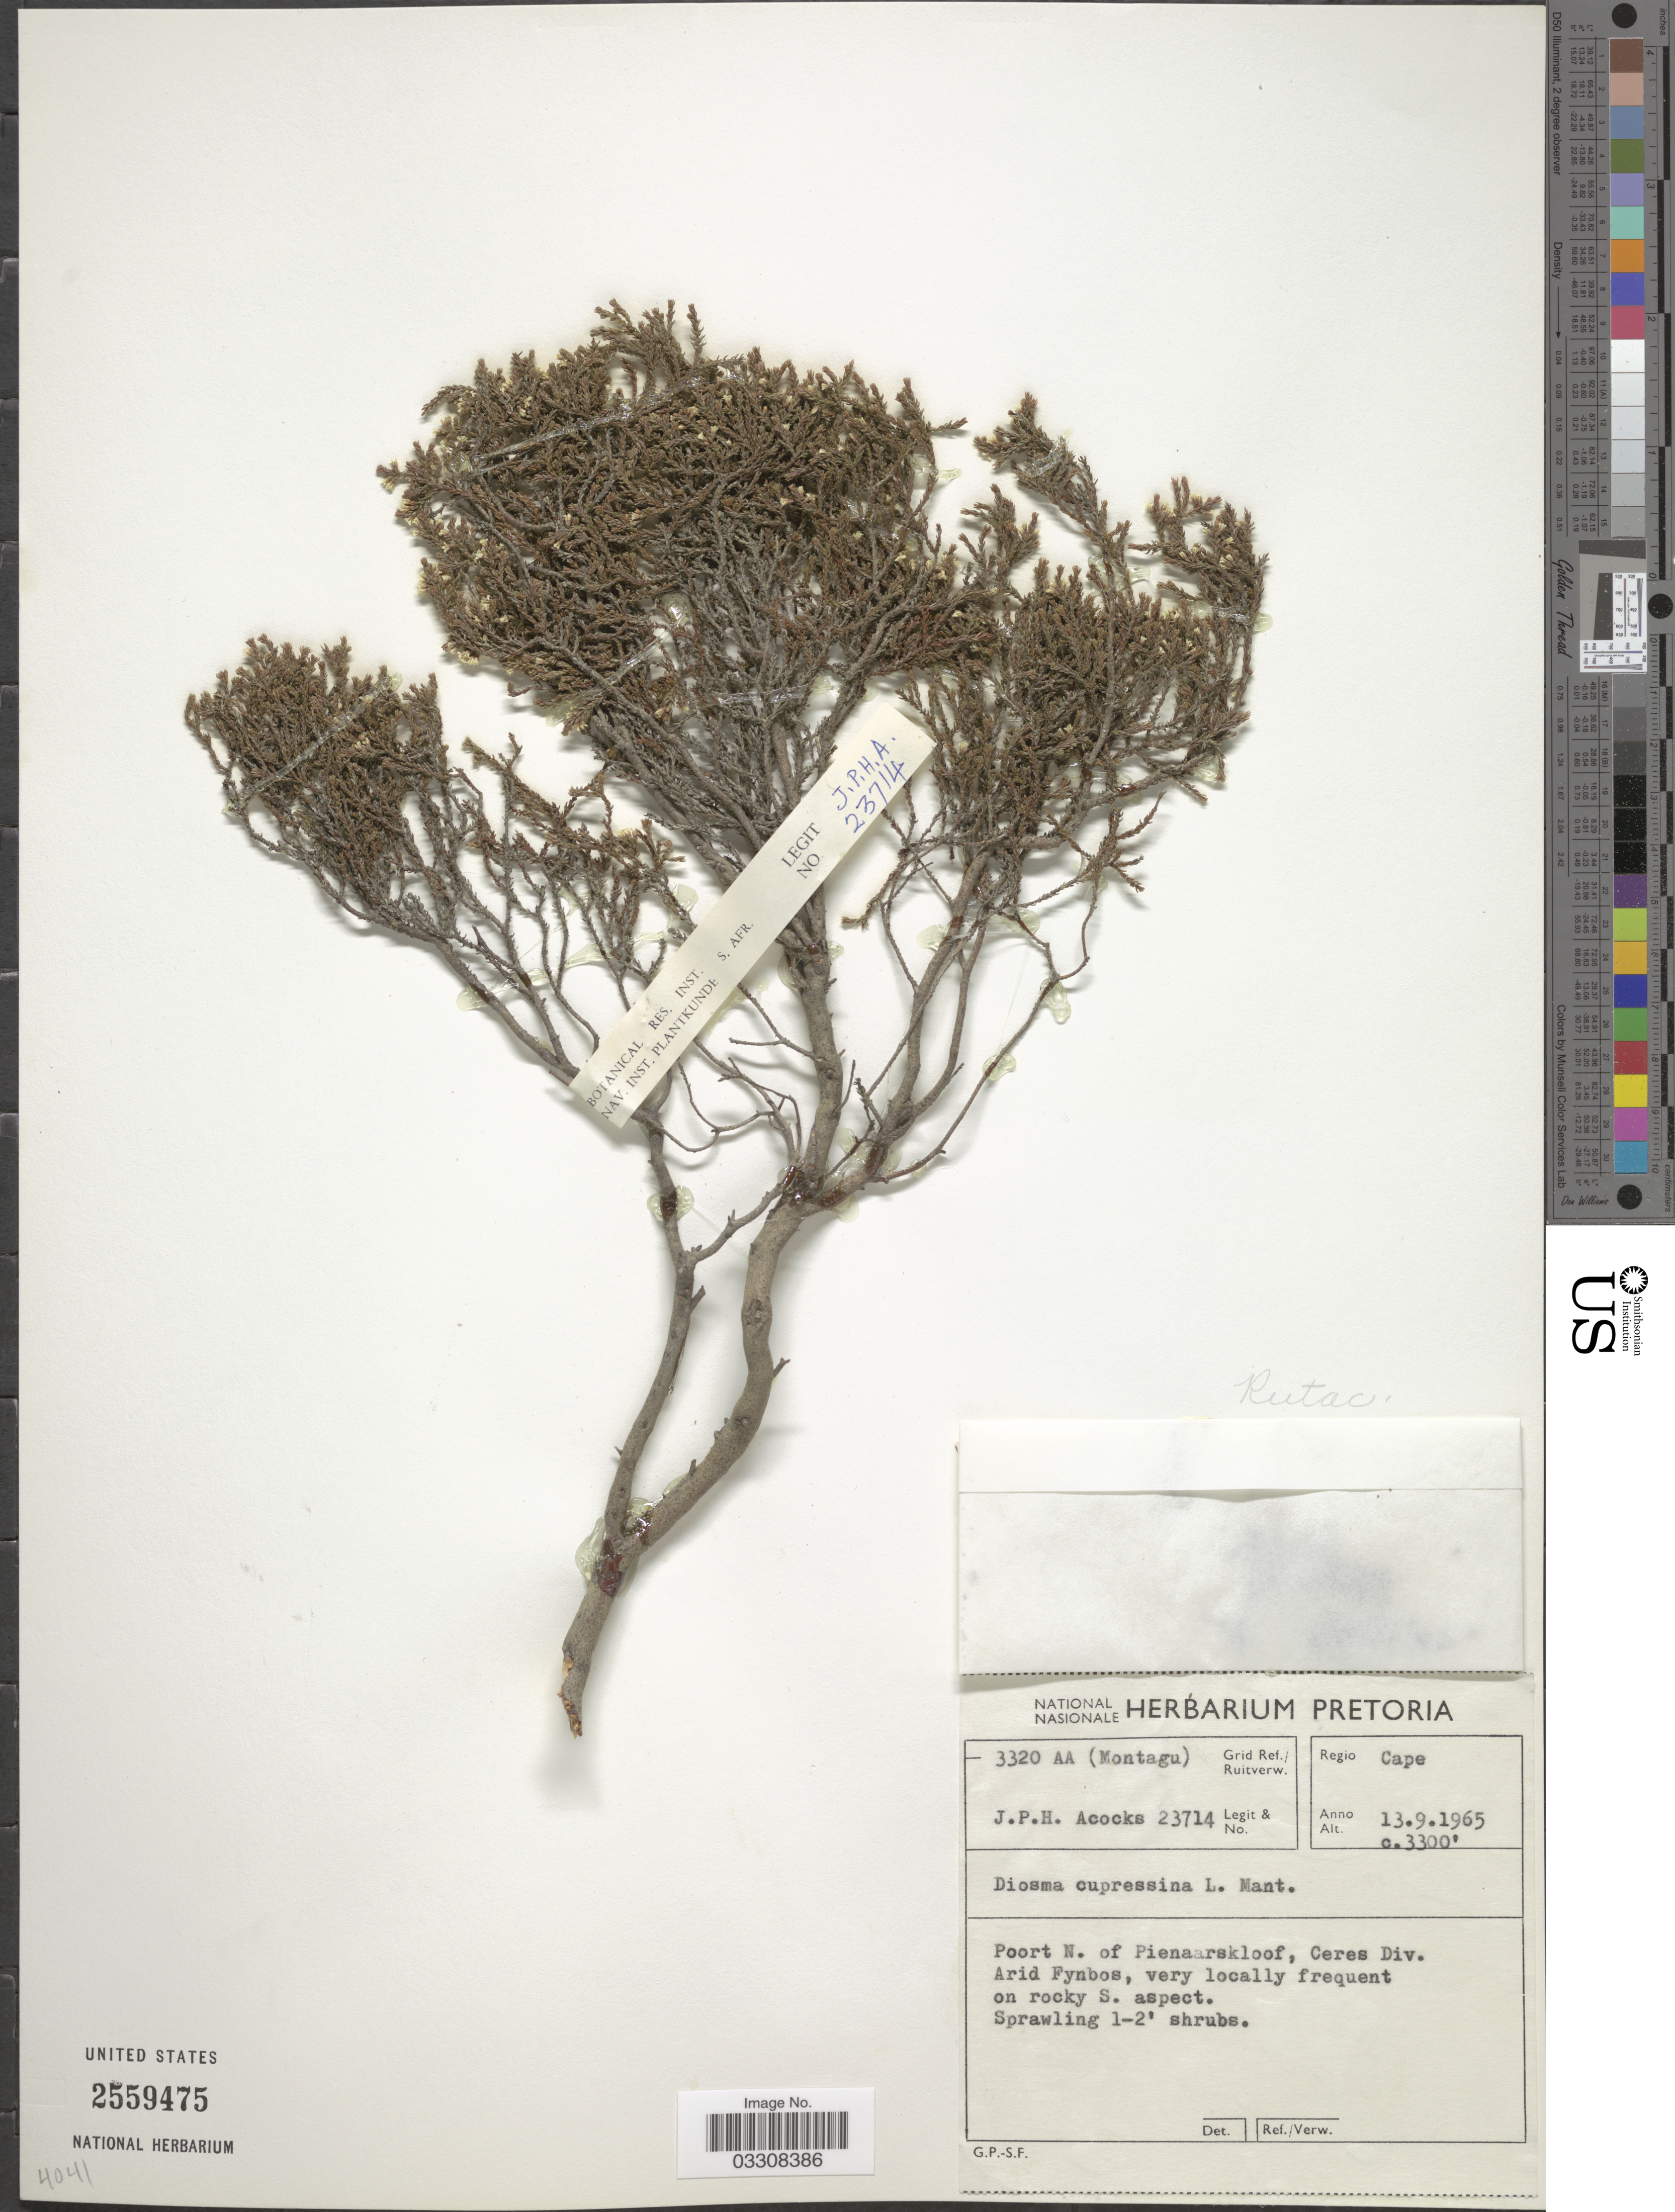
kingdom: Plantae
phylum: Tracheophyta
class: Magnoliopsida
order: Sapindales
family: Rutaceae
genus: Diosma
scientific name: Diosma cupressina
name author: L.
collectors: J. P. Acocks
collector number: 23714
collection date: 1965-09-13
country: South Africa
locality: Regio Cape. Poort N. of Pienaarskloof, Ceres Div. Arid Fynbos.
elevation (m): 1006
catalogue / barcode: US 2559475